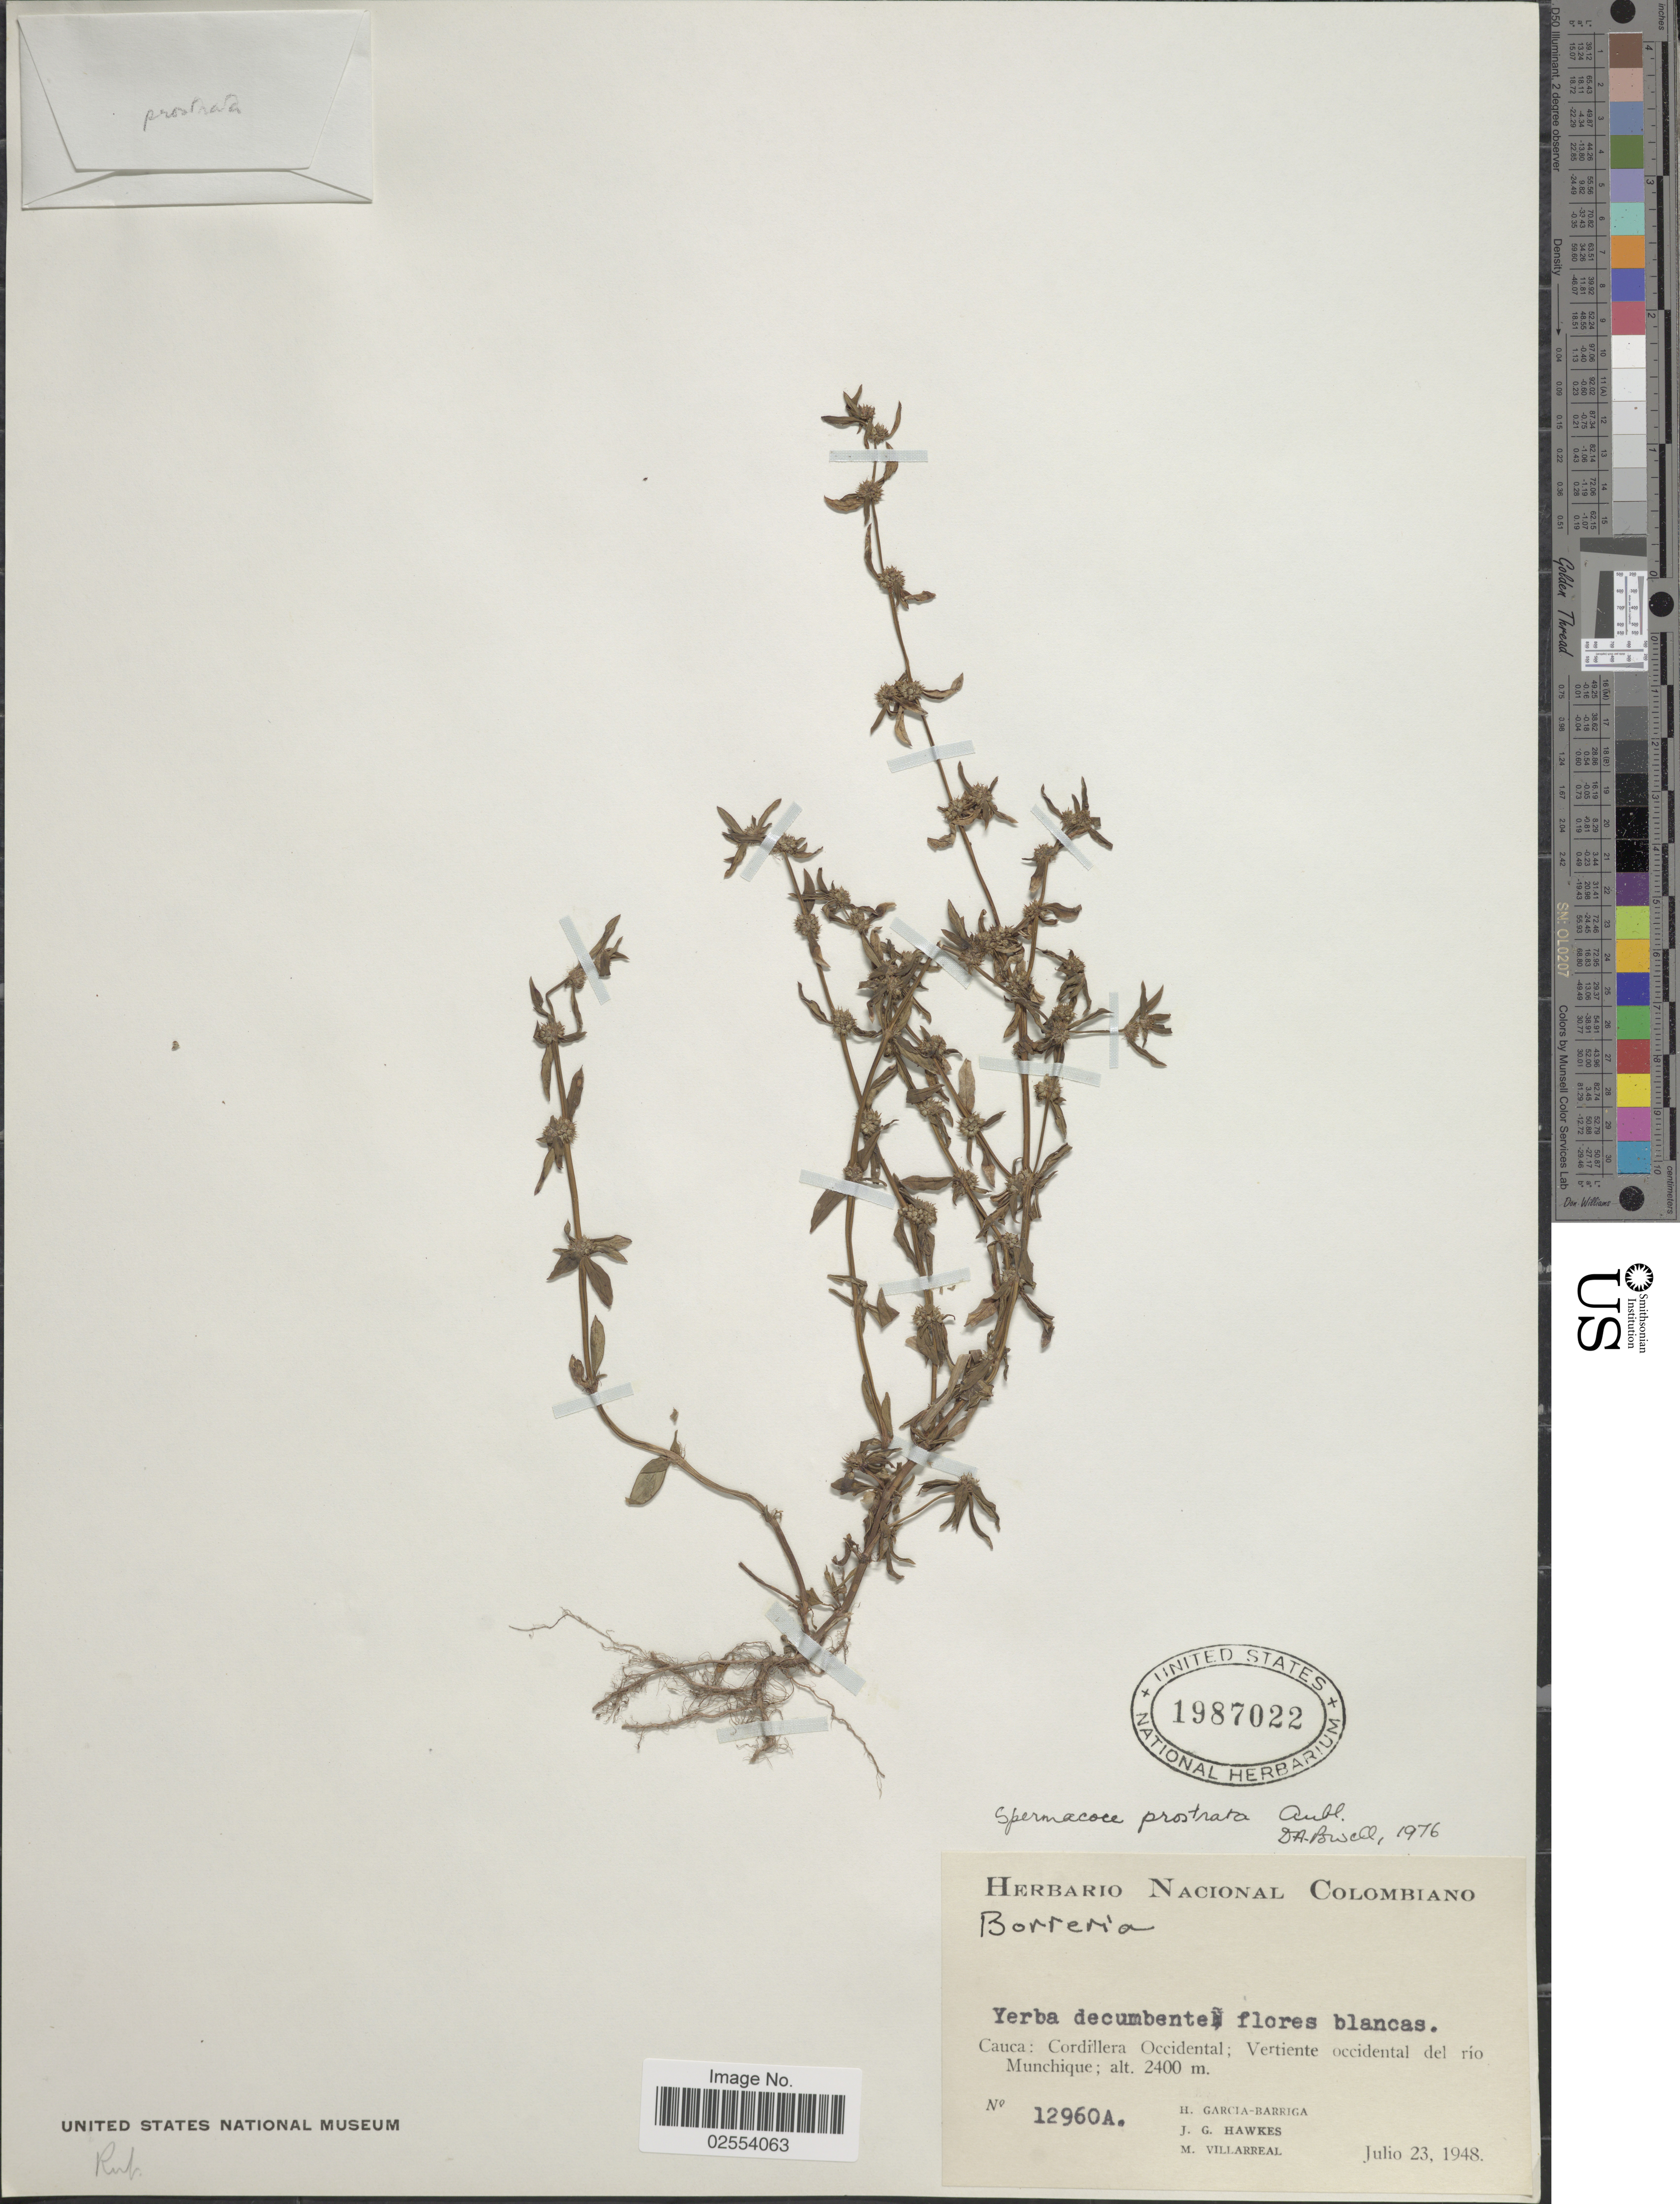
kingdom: Plantae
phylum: Tracheophyta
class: Magnoliopsida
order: Gentianales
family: Rubiaceae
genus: Spermacoce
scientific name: Spermacoce prostrata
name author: Aubl.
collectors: H. García Barriga, J. Hawkes & M. Villareal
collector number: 12960A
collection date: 1948-07-23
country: Colombia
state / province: Cauca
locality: Cordillera Occidental; Vertiente occidental del río Munchique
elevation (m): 2400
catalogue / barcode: US 1987022